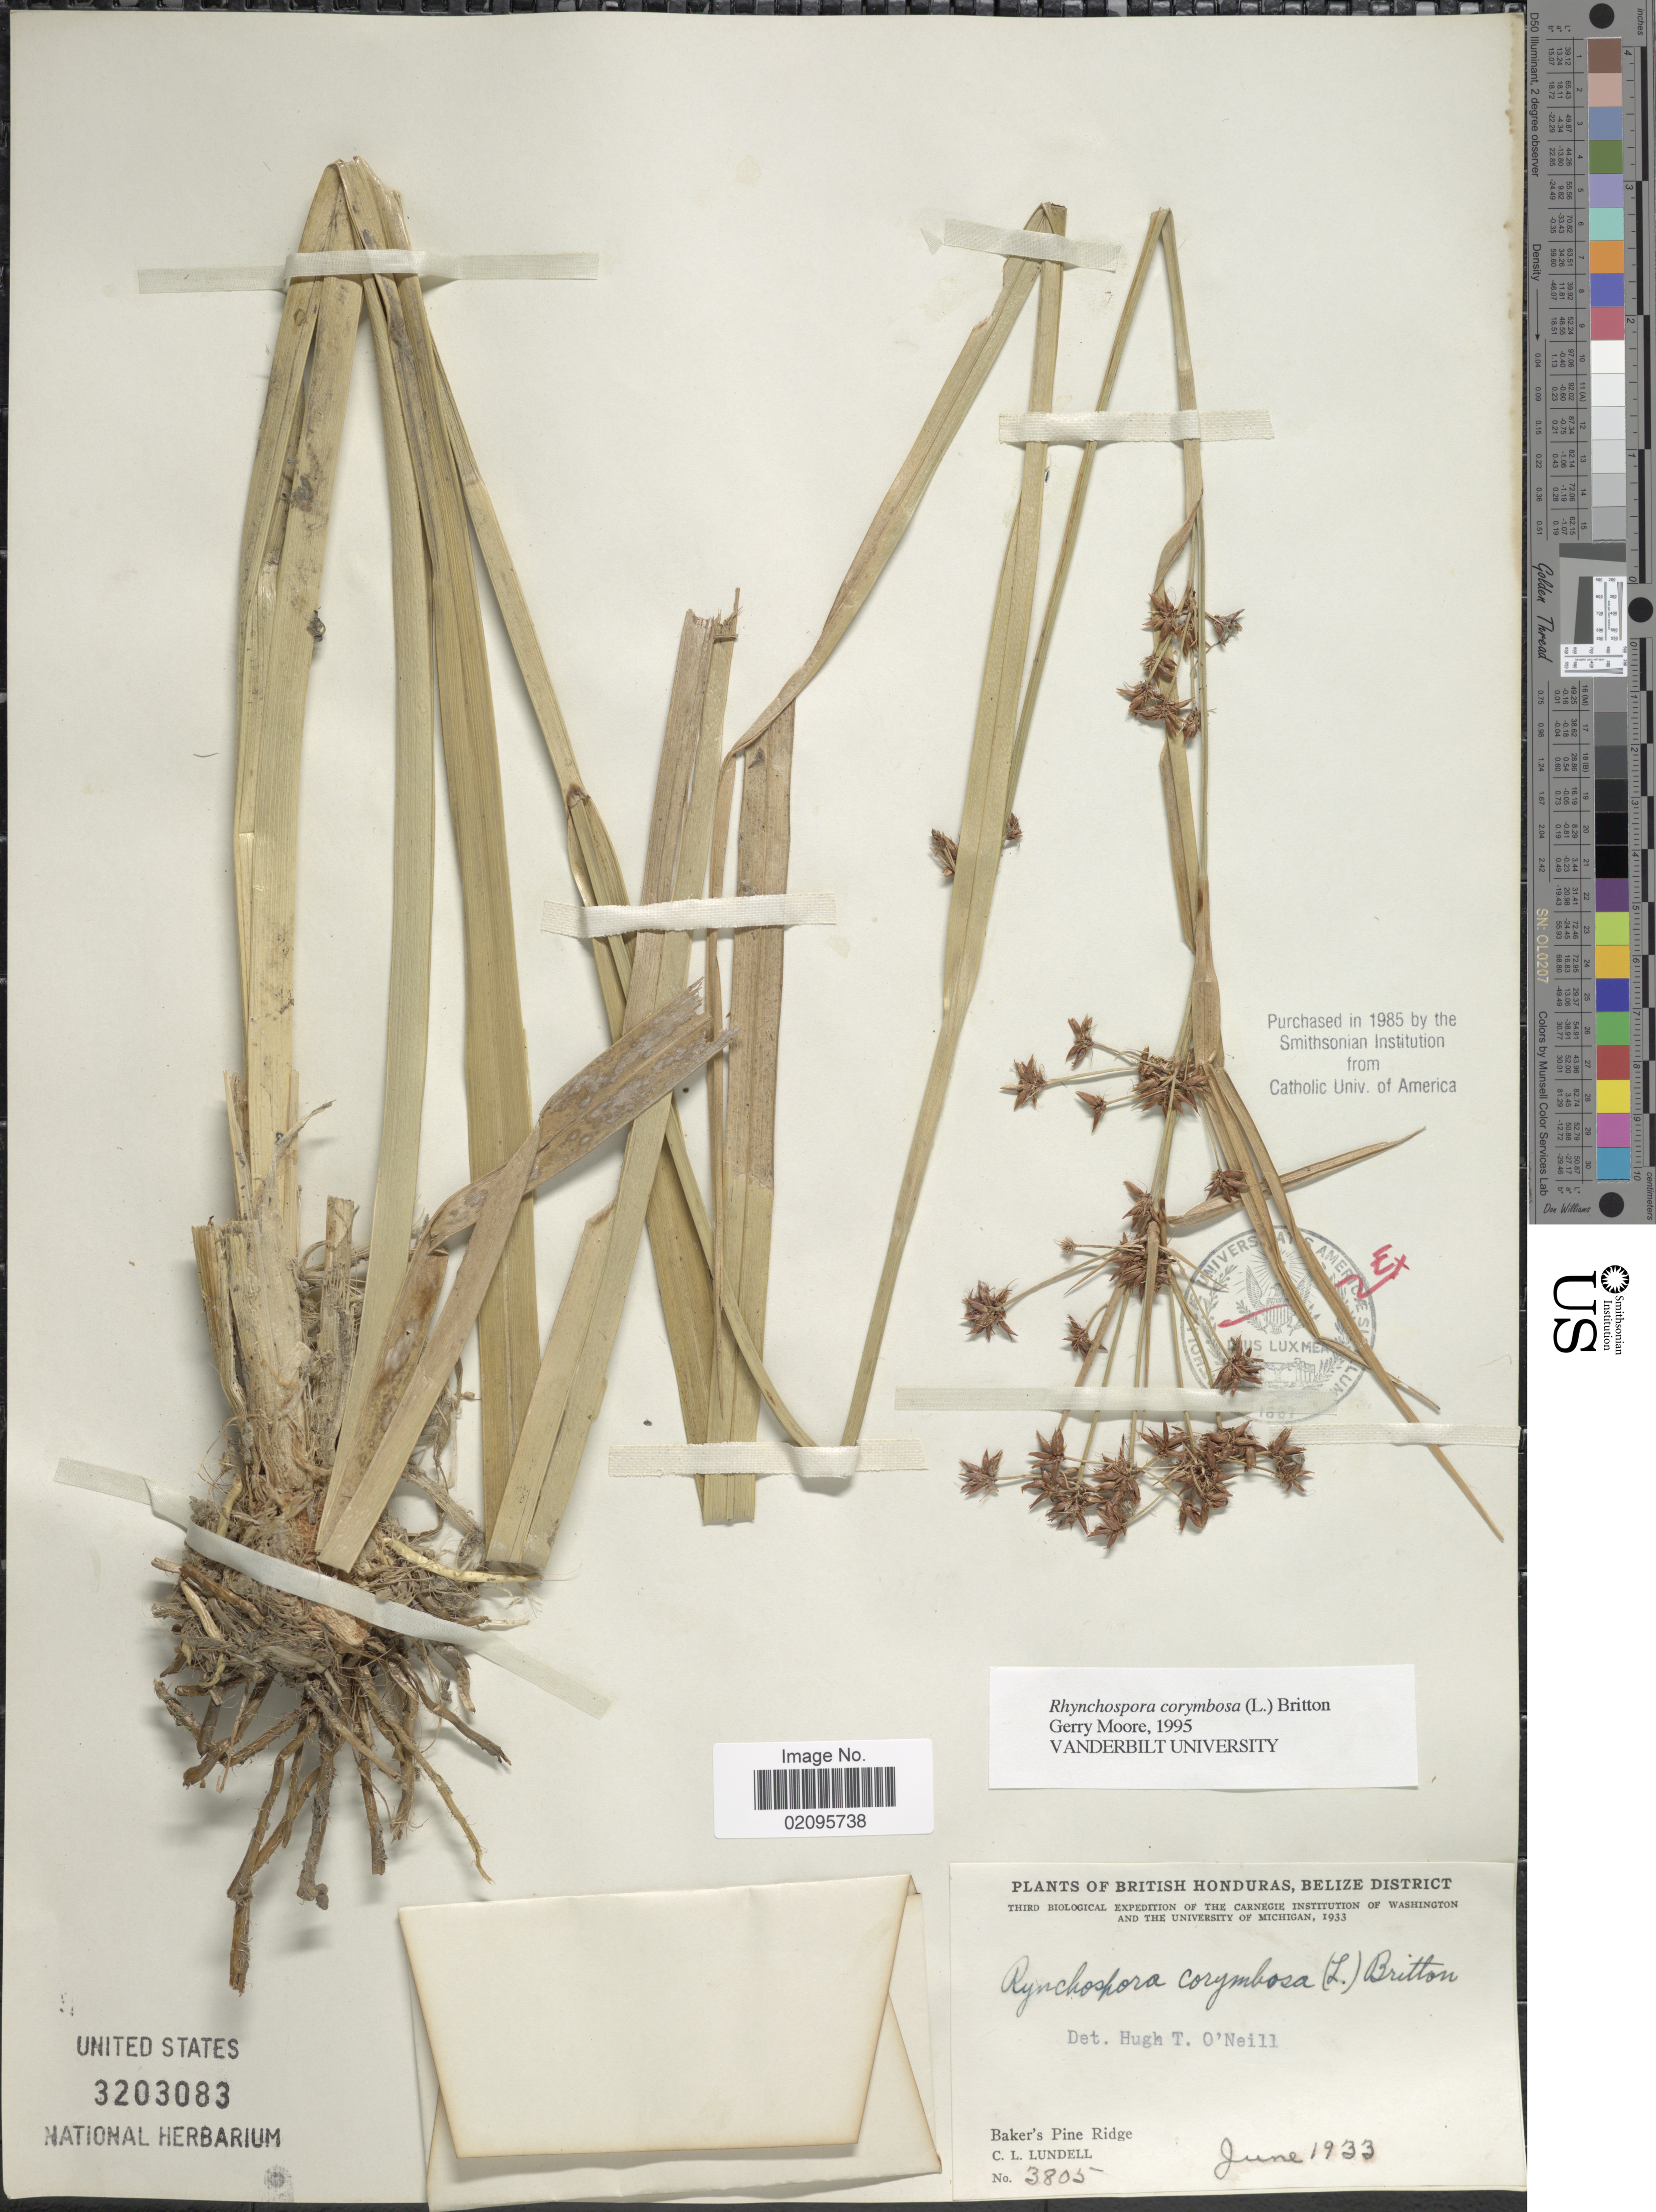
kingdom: Plantae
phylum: Tracheophyta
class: Liliopsida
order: Poales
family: Cyperaceae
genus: Rhynchospora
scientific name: Rhynchospora corymbosa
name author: (L.) Britton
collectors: C. L. Lundell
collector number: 3805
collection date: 1933-06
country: Belize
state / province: Belize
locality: British Honduras, Baker's Pine Ridge.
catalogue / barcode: US 3203083